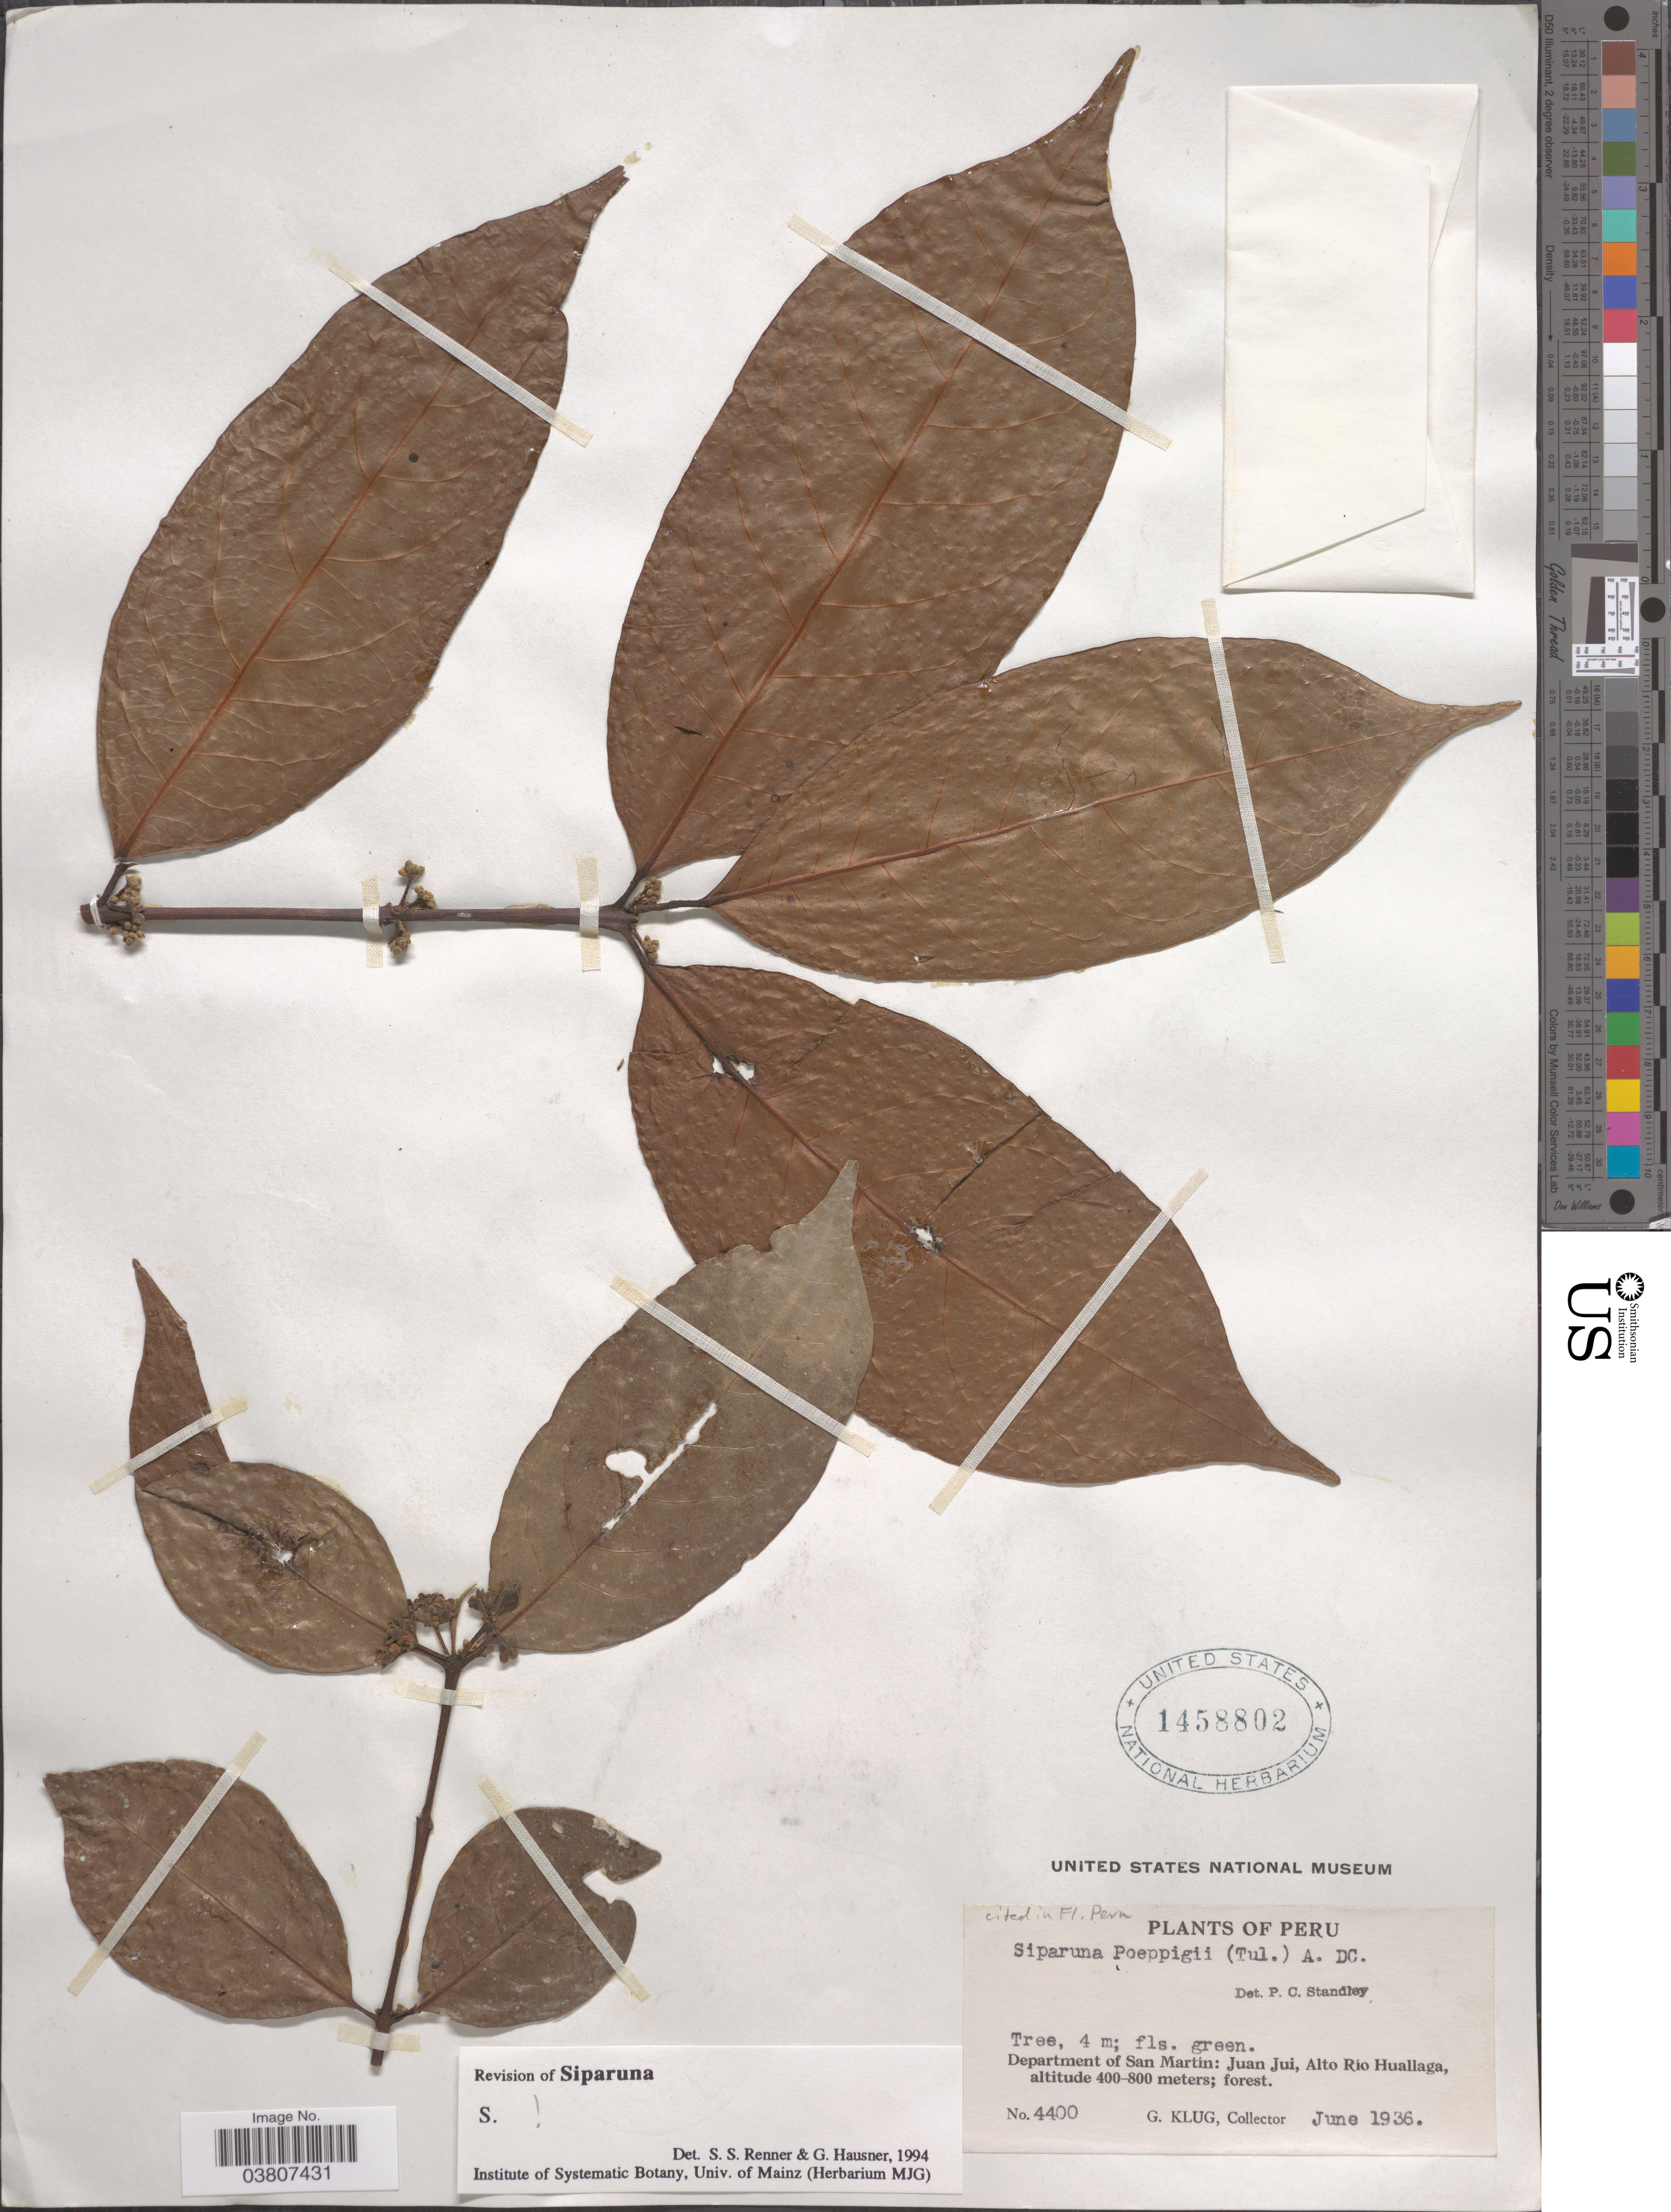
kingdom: Plantae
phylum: Tracheophyta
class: Magnoliopsida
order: Laurales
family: Siparunaceae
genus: Siparuna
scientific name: Siparuna poeppigii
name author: (Tul.) A. DC.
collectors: G. Klug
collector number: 4400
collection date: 1936-06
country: Peru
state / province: San Martín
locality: Department of San Martin: Juan Jui, Alto Rio Huallaga.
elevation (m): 400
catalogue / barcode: US 1458802